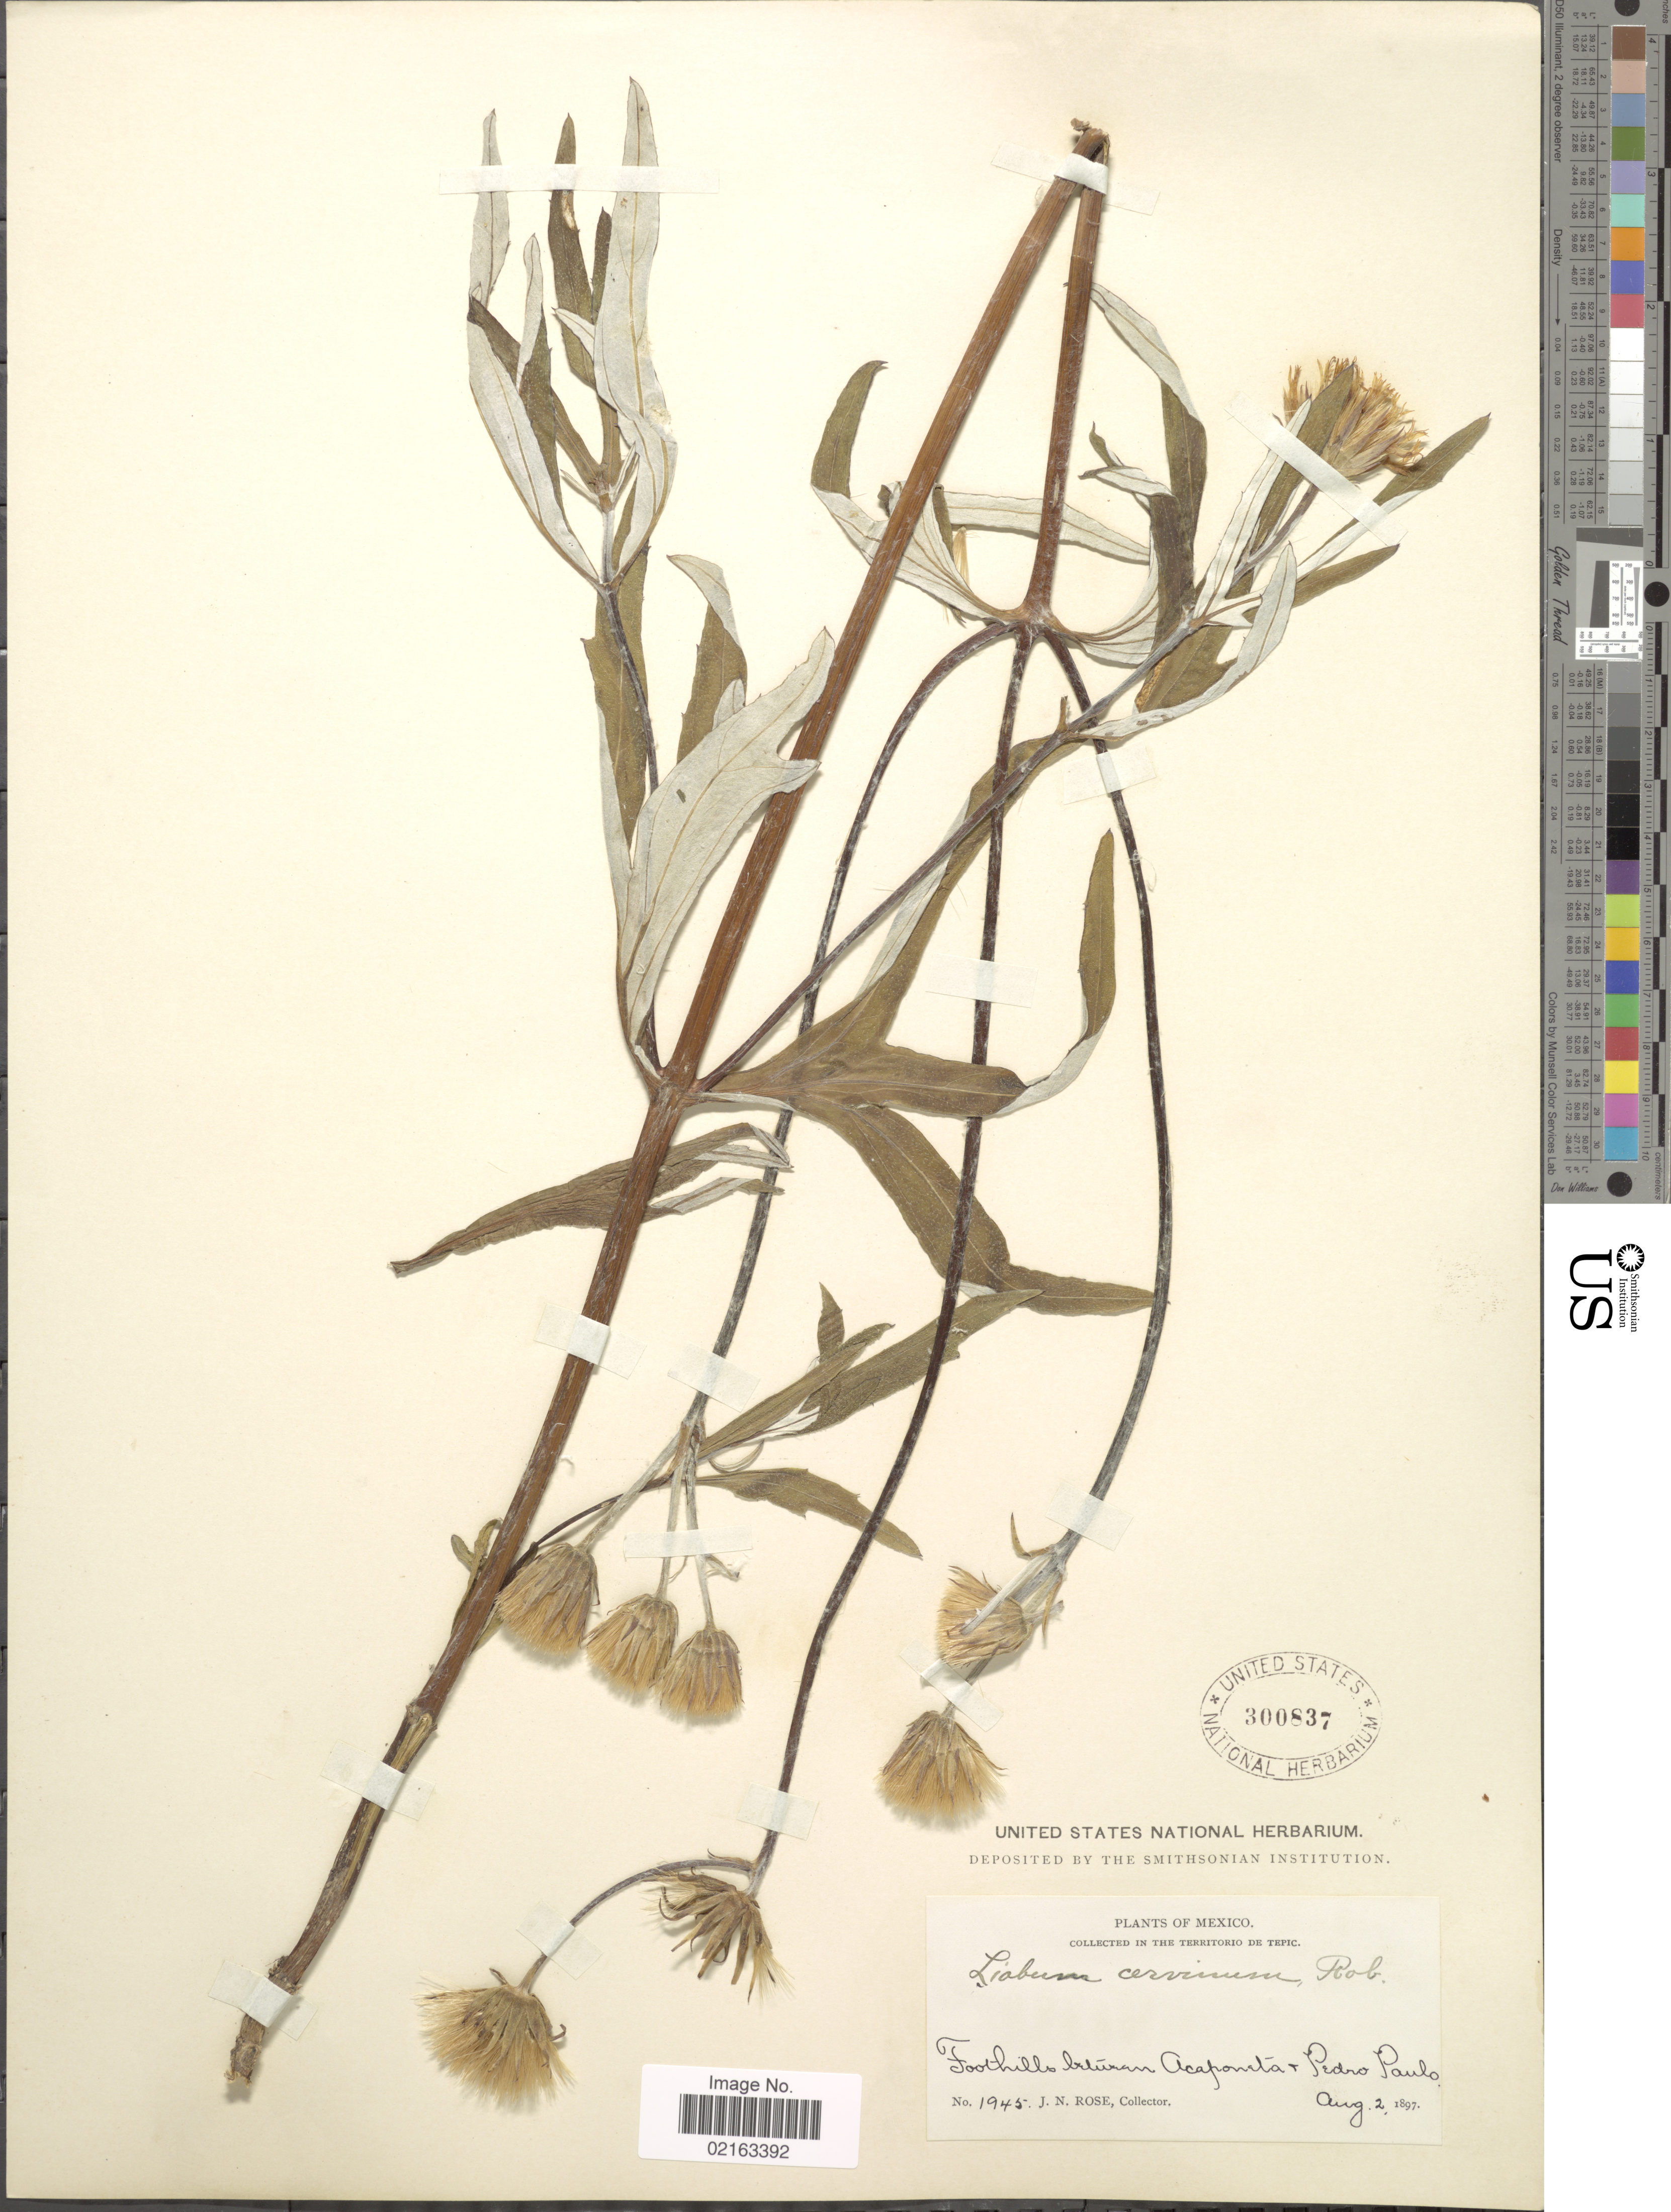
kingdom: Plantae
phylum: Tracheophyta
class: Magnoliopsida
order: Asterales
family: Asteraceae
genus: Sinclairia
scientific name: Sinclairia cervina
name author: (B.L. Rob.) B.L. Turner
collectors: J. N. Rose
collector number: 1945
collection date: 1897-08-02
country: Mexico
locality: In the territorio de Tepic. Foothills between Acaponeta + Pedro Paulo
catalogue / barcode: US 300837